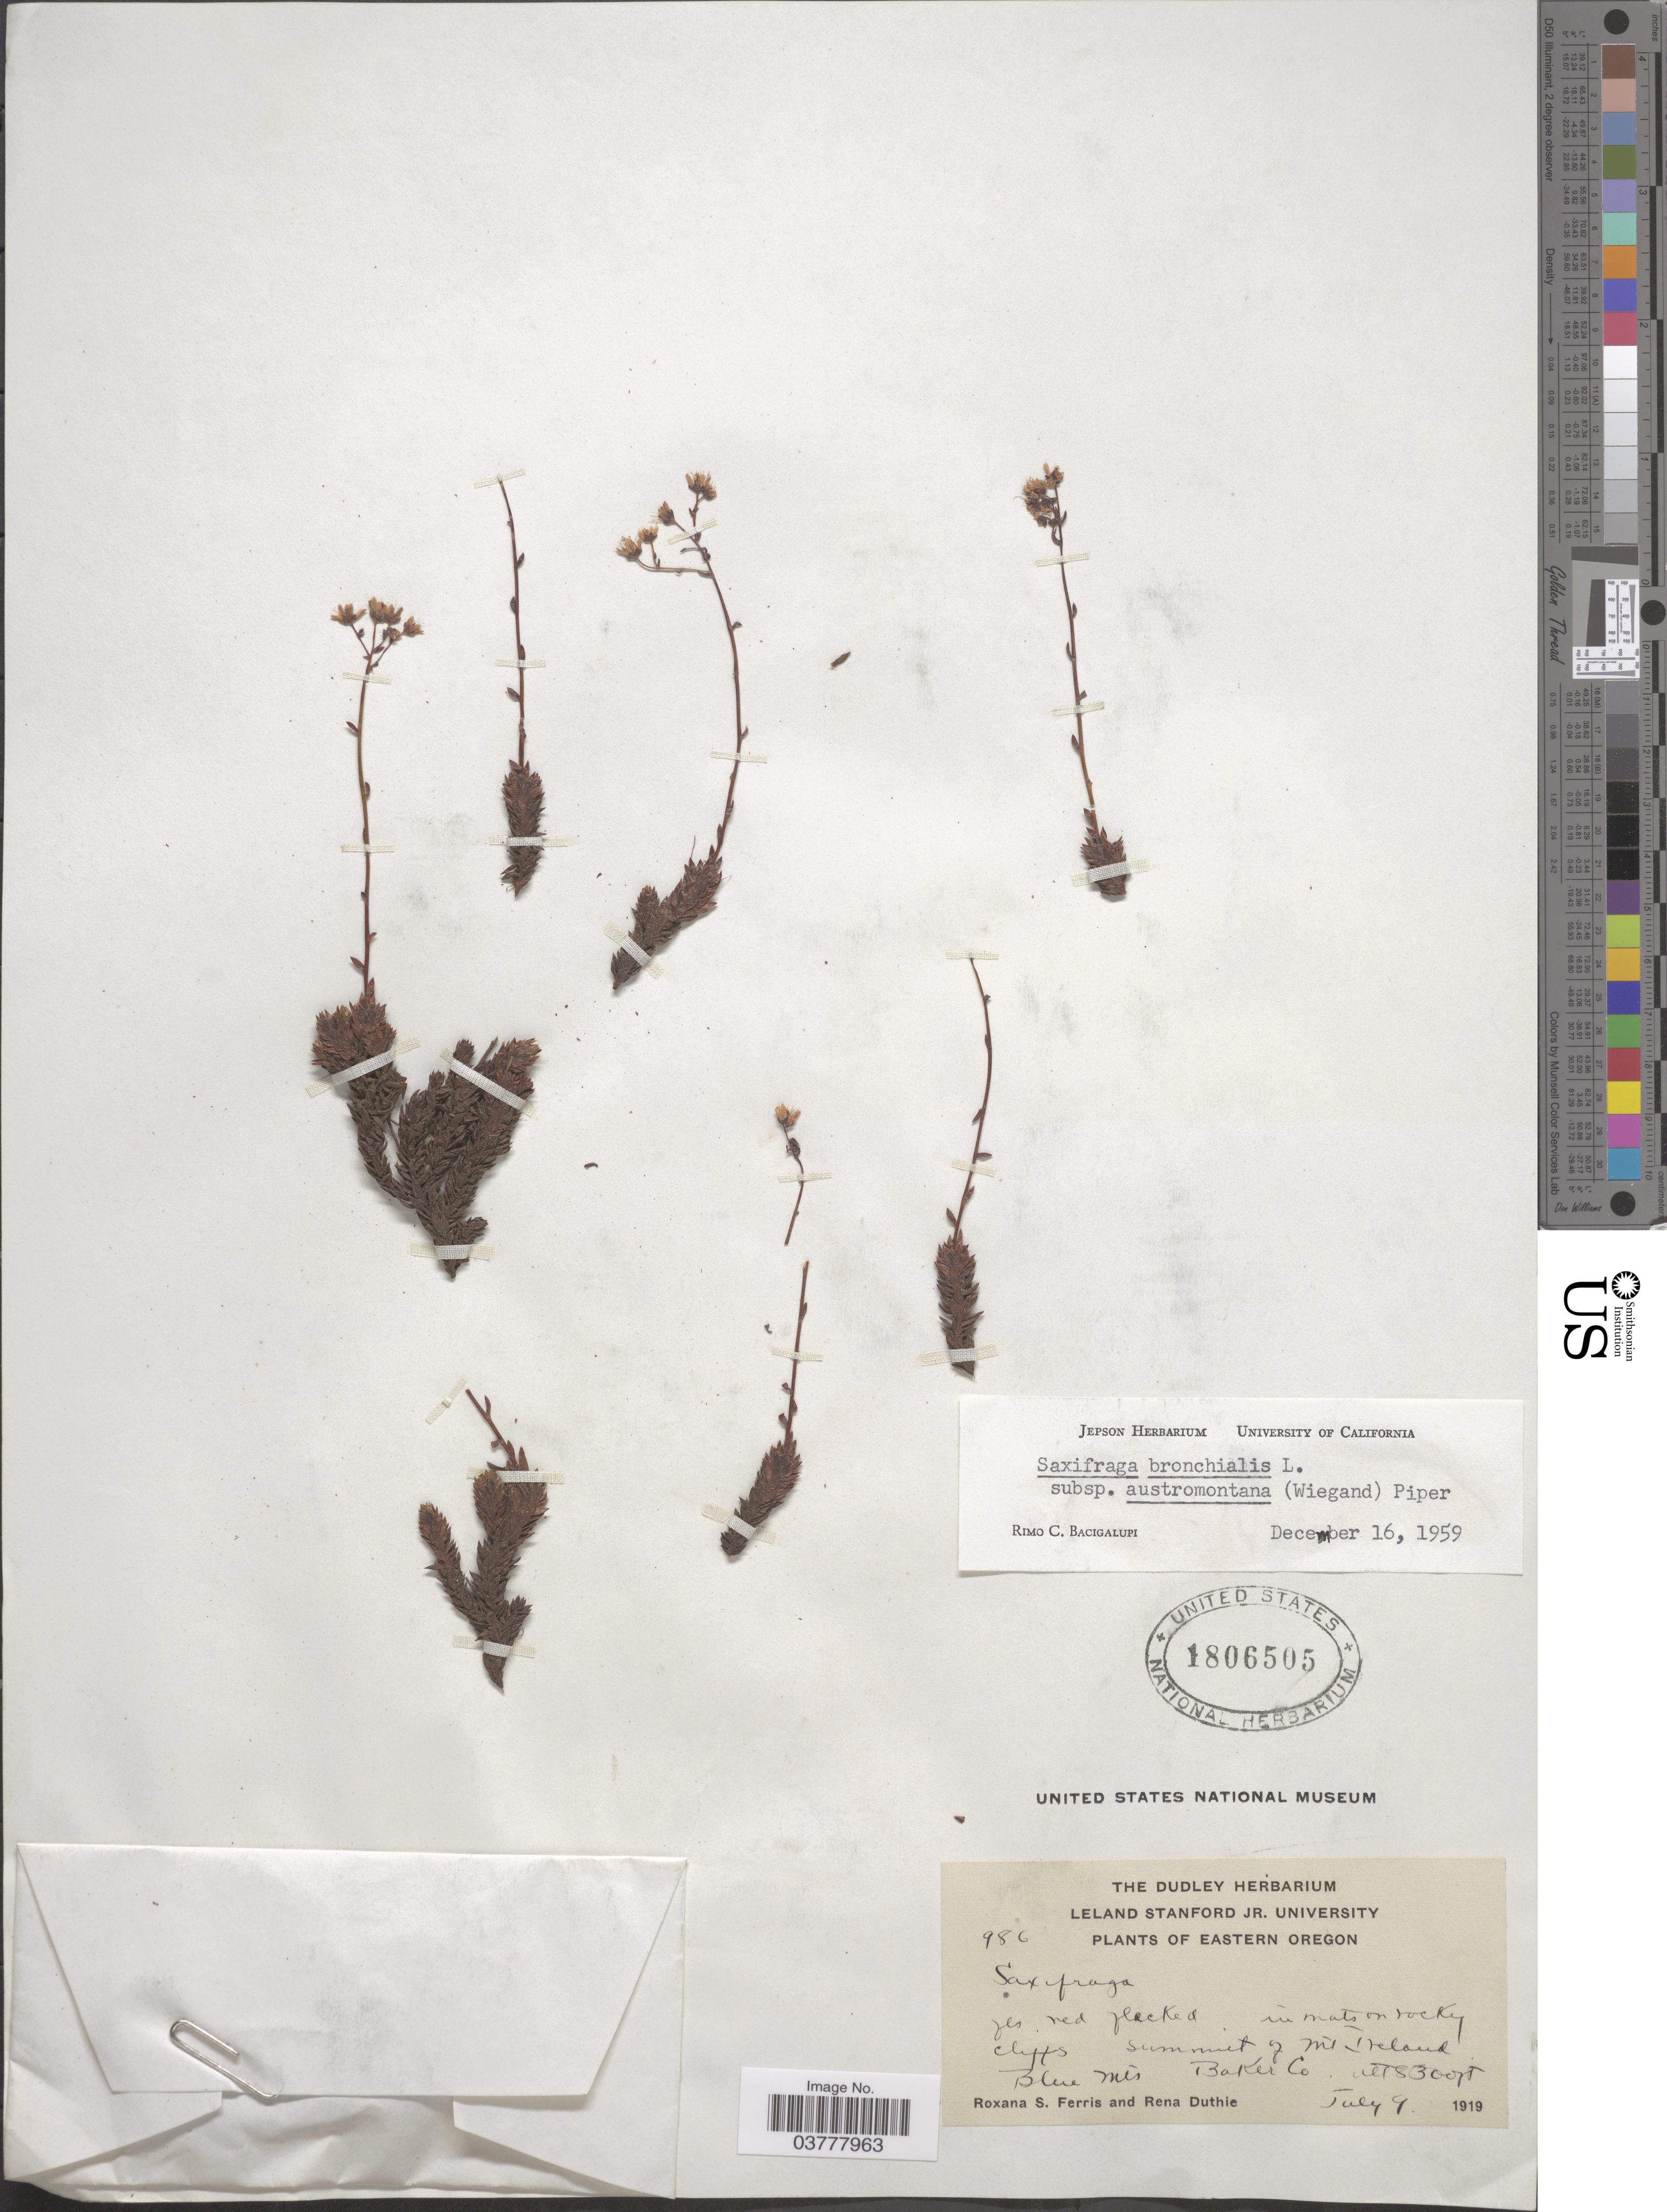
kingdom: Plantae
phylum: Tracheophyta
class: Magnoliopsida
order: Saxifragales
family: Saxifragaceae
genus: Saxifraga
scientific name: Saxifraga bronchialis subsp. austromontana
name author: (Wiegand) Piper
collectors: R. S. Ferris & R. Duthie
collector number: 986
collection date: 1919-07-09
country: United States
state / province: Oregon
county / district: Baker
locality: Eastern Oregon. Summit of Mt Ireland. Blue Mts. Baker Co.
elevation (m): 91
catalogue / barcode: US 1806505